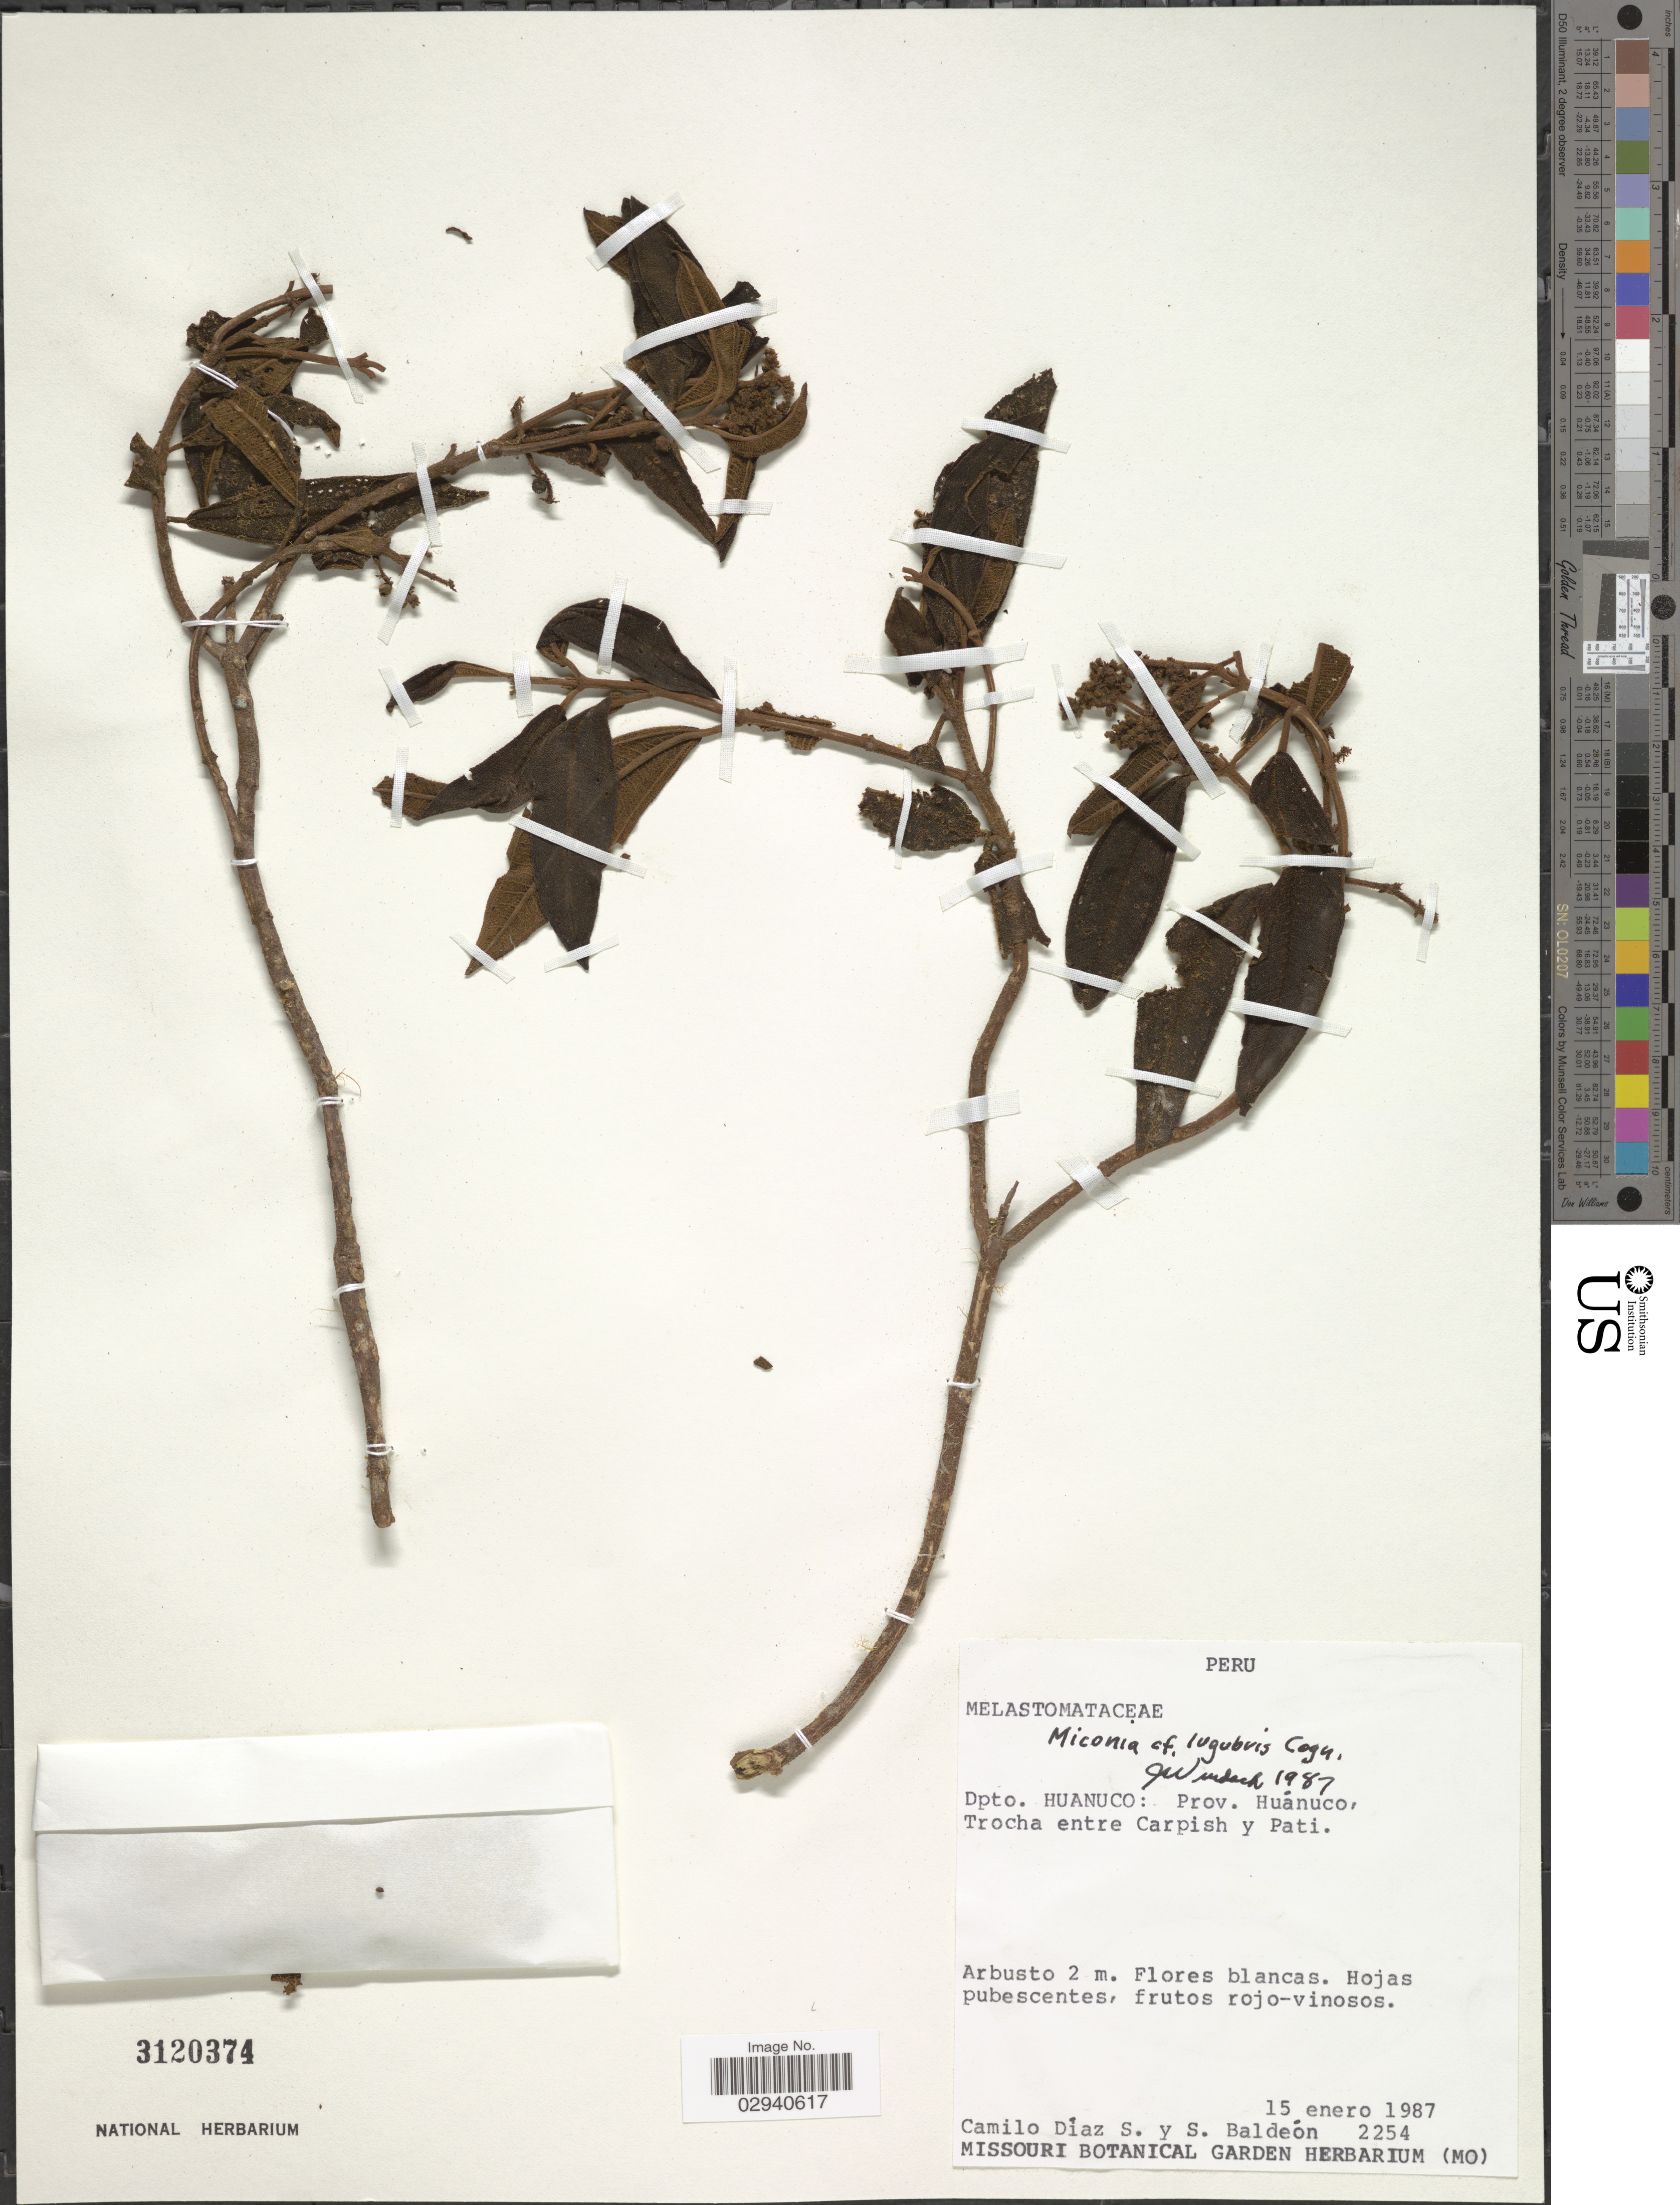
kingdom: Plantae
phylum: Tracheophyta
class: Magnoliopsida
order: Myrtales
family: Melastomataceae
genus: Miconia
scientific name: Miconia lugubris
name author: Cogn.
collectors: C. Díaz S. & S. Baldeón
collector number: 2254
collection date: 1987-01-15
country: Peru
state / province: Huánuco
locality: Dpto. Huanuco: Prov. Huánuco, Trocha entre Carpish y Pati.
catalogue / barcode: US 3120374